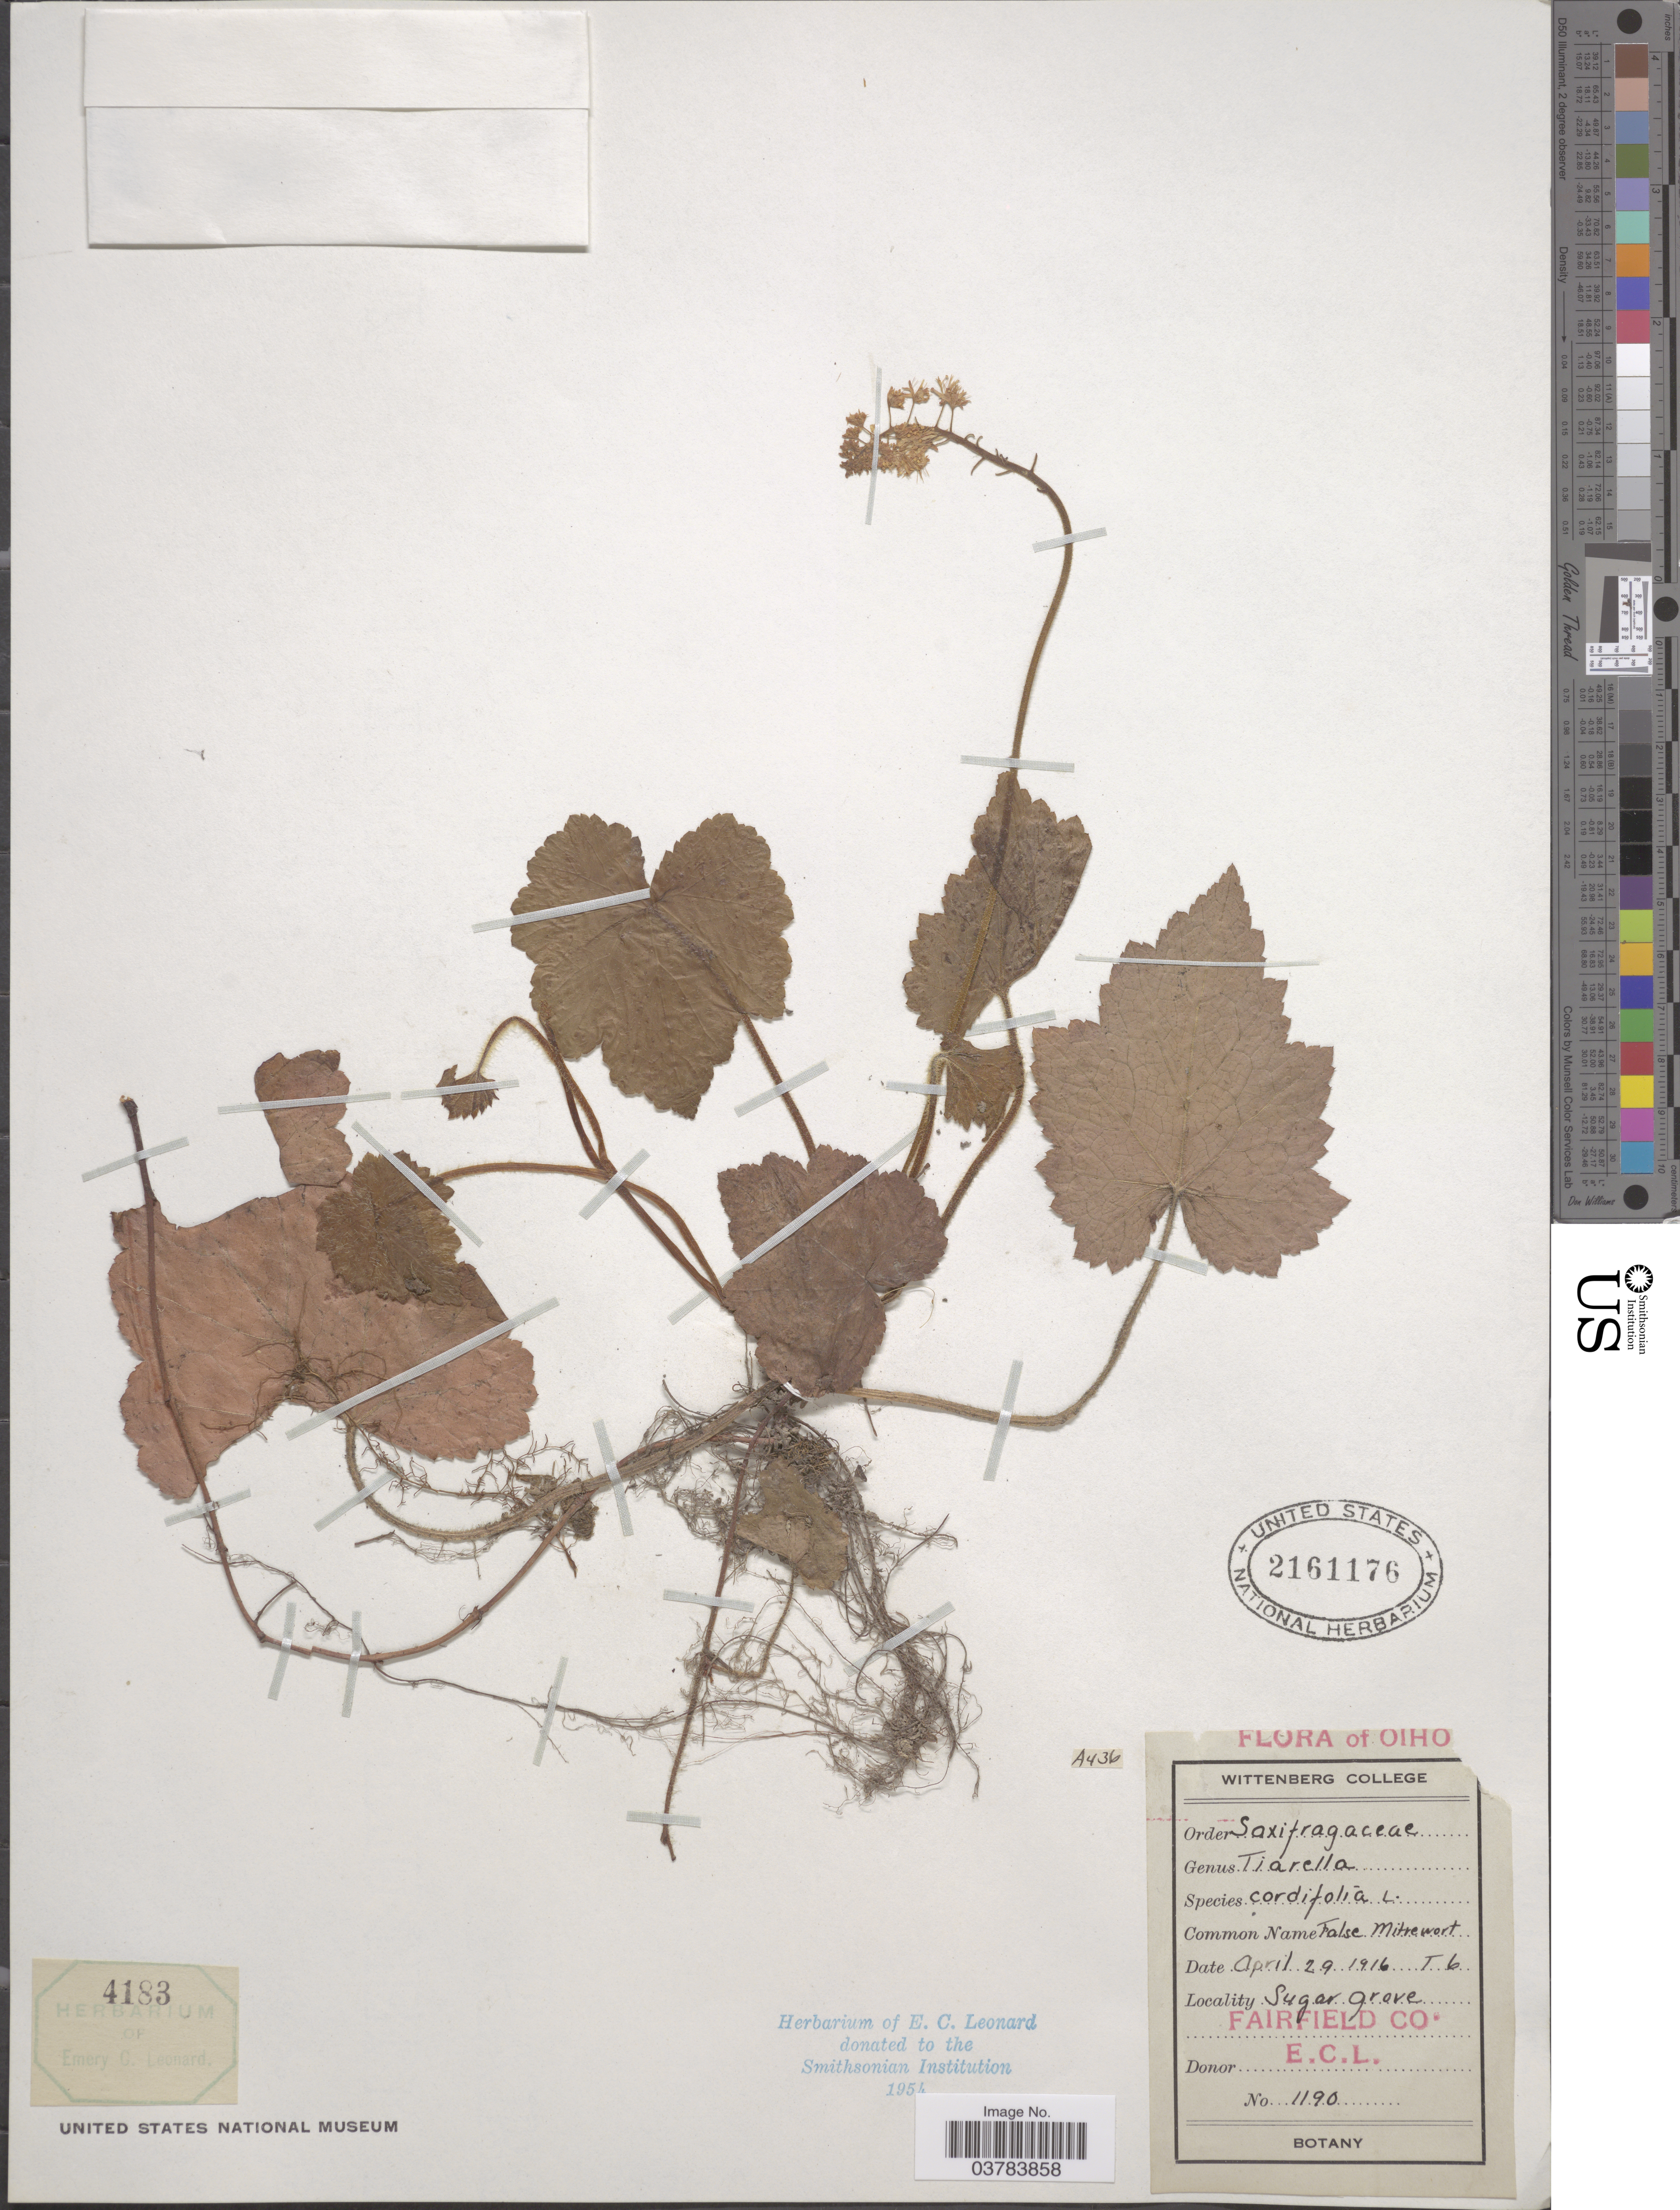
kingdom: Plantae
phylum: Tracheophyta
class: Magnoliopsida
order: Saxifragales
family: Saxifragaceae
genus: Tiarella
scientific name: Tiarella cordifolia var. typica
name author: Lakela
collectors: E. C. Leonard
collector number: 1190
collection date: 1916-04-29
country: United States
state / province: Ohio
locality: Sugar grave. Fairfield Co.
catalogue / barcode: US 2161176